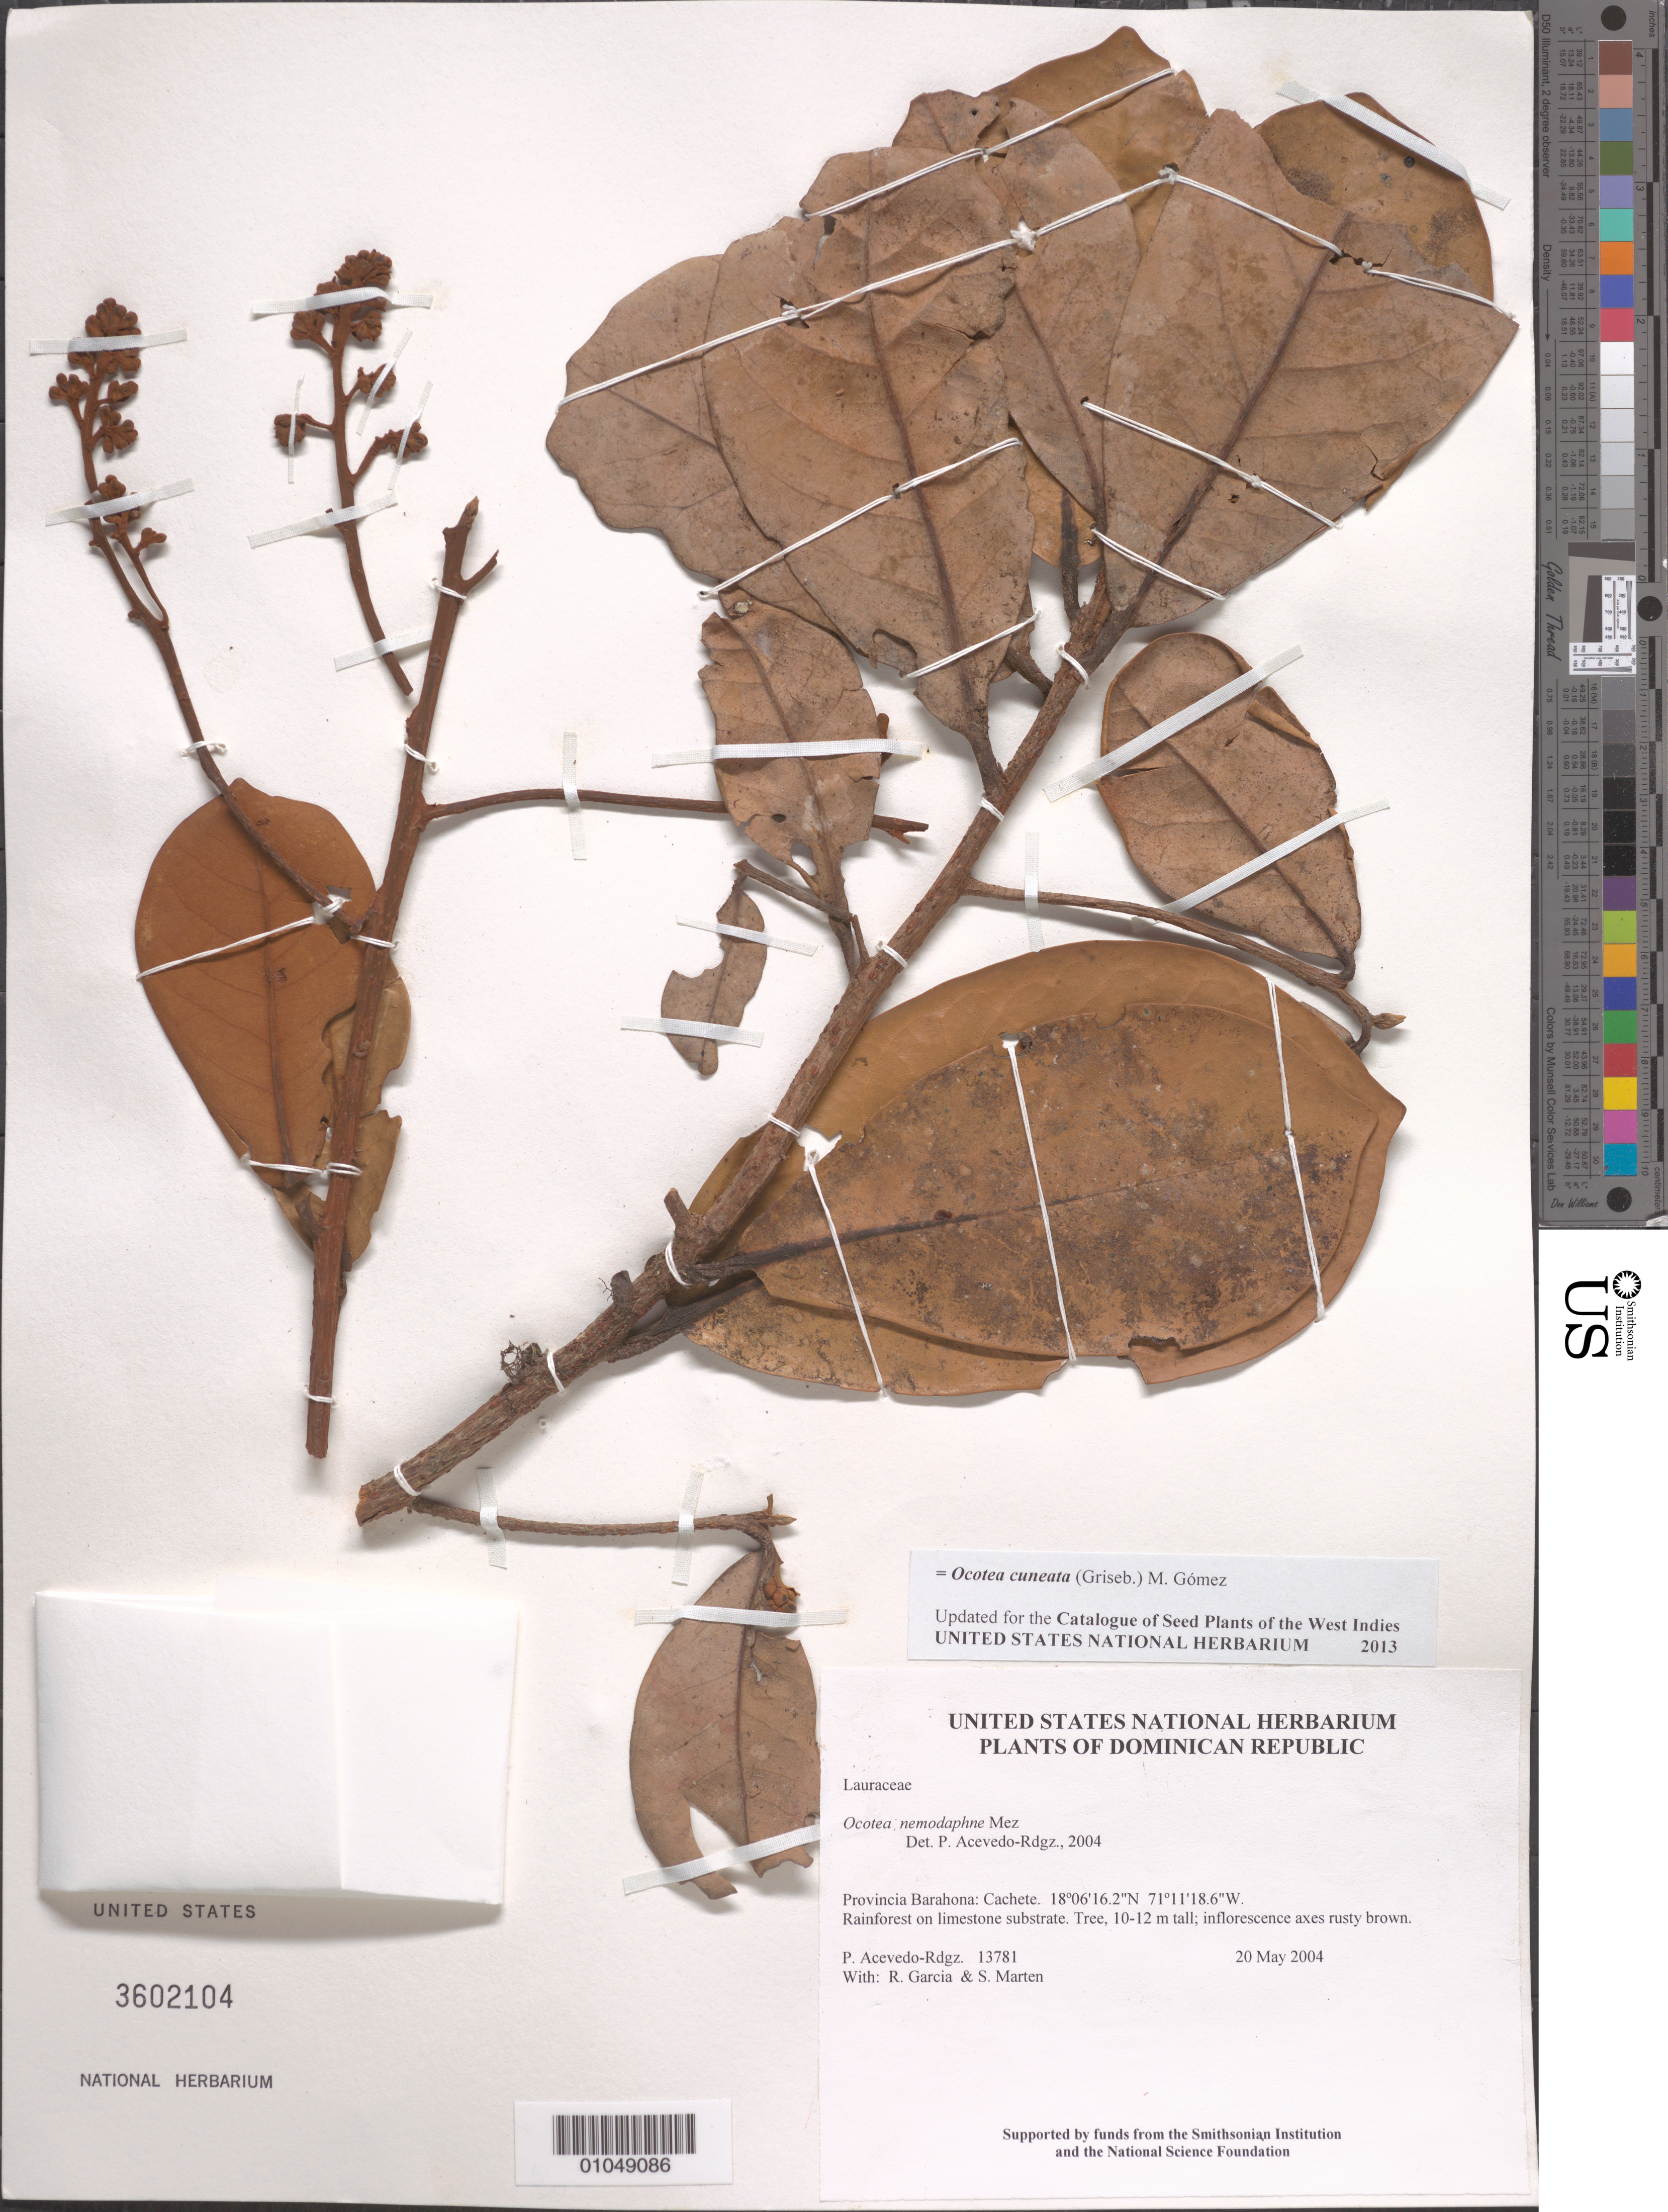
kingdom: Plantae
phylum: Tracheophyta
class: Magnoliopsida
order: Laurales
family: Lauraceae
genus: Ocotea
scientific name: Ocotea cuneata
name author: (Griseb.) M. Gómez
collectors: P. Acevedo-Rodr., R. G. García & S. Marten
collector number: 13781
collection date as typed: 20 May 2004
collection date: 2004-05-20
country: Dominican Republic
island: Hispaniola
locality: Provincia Barahona: Cachete.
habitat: Rainforest on limestone substrate.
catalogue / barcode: US 3602104